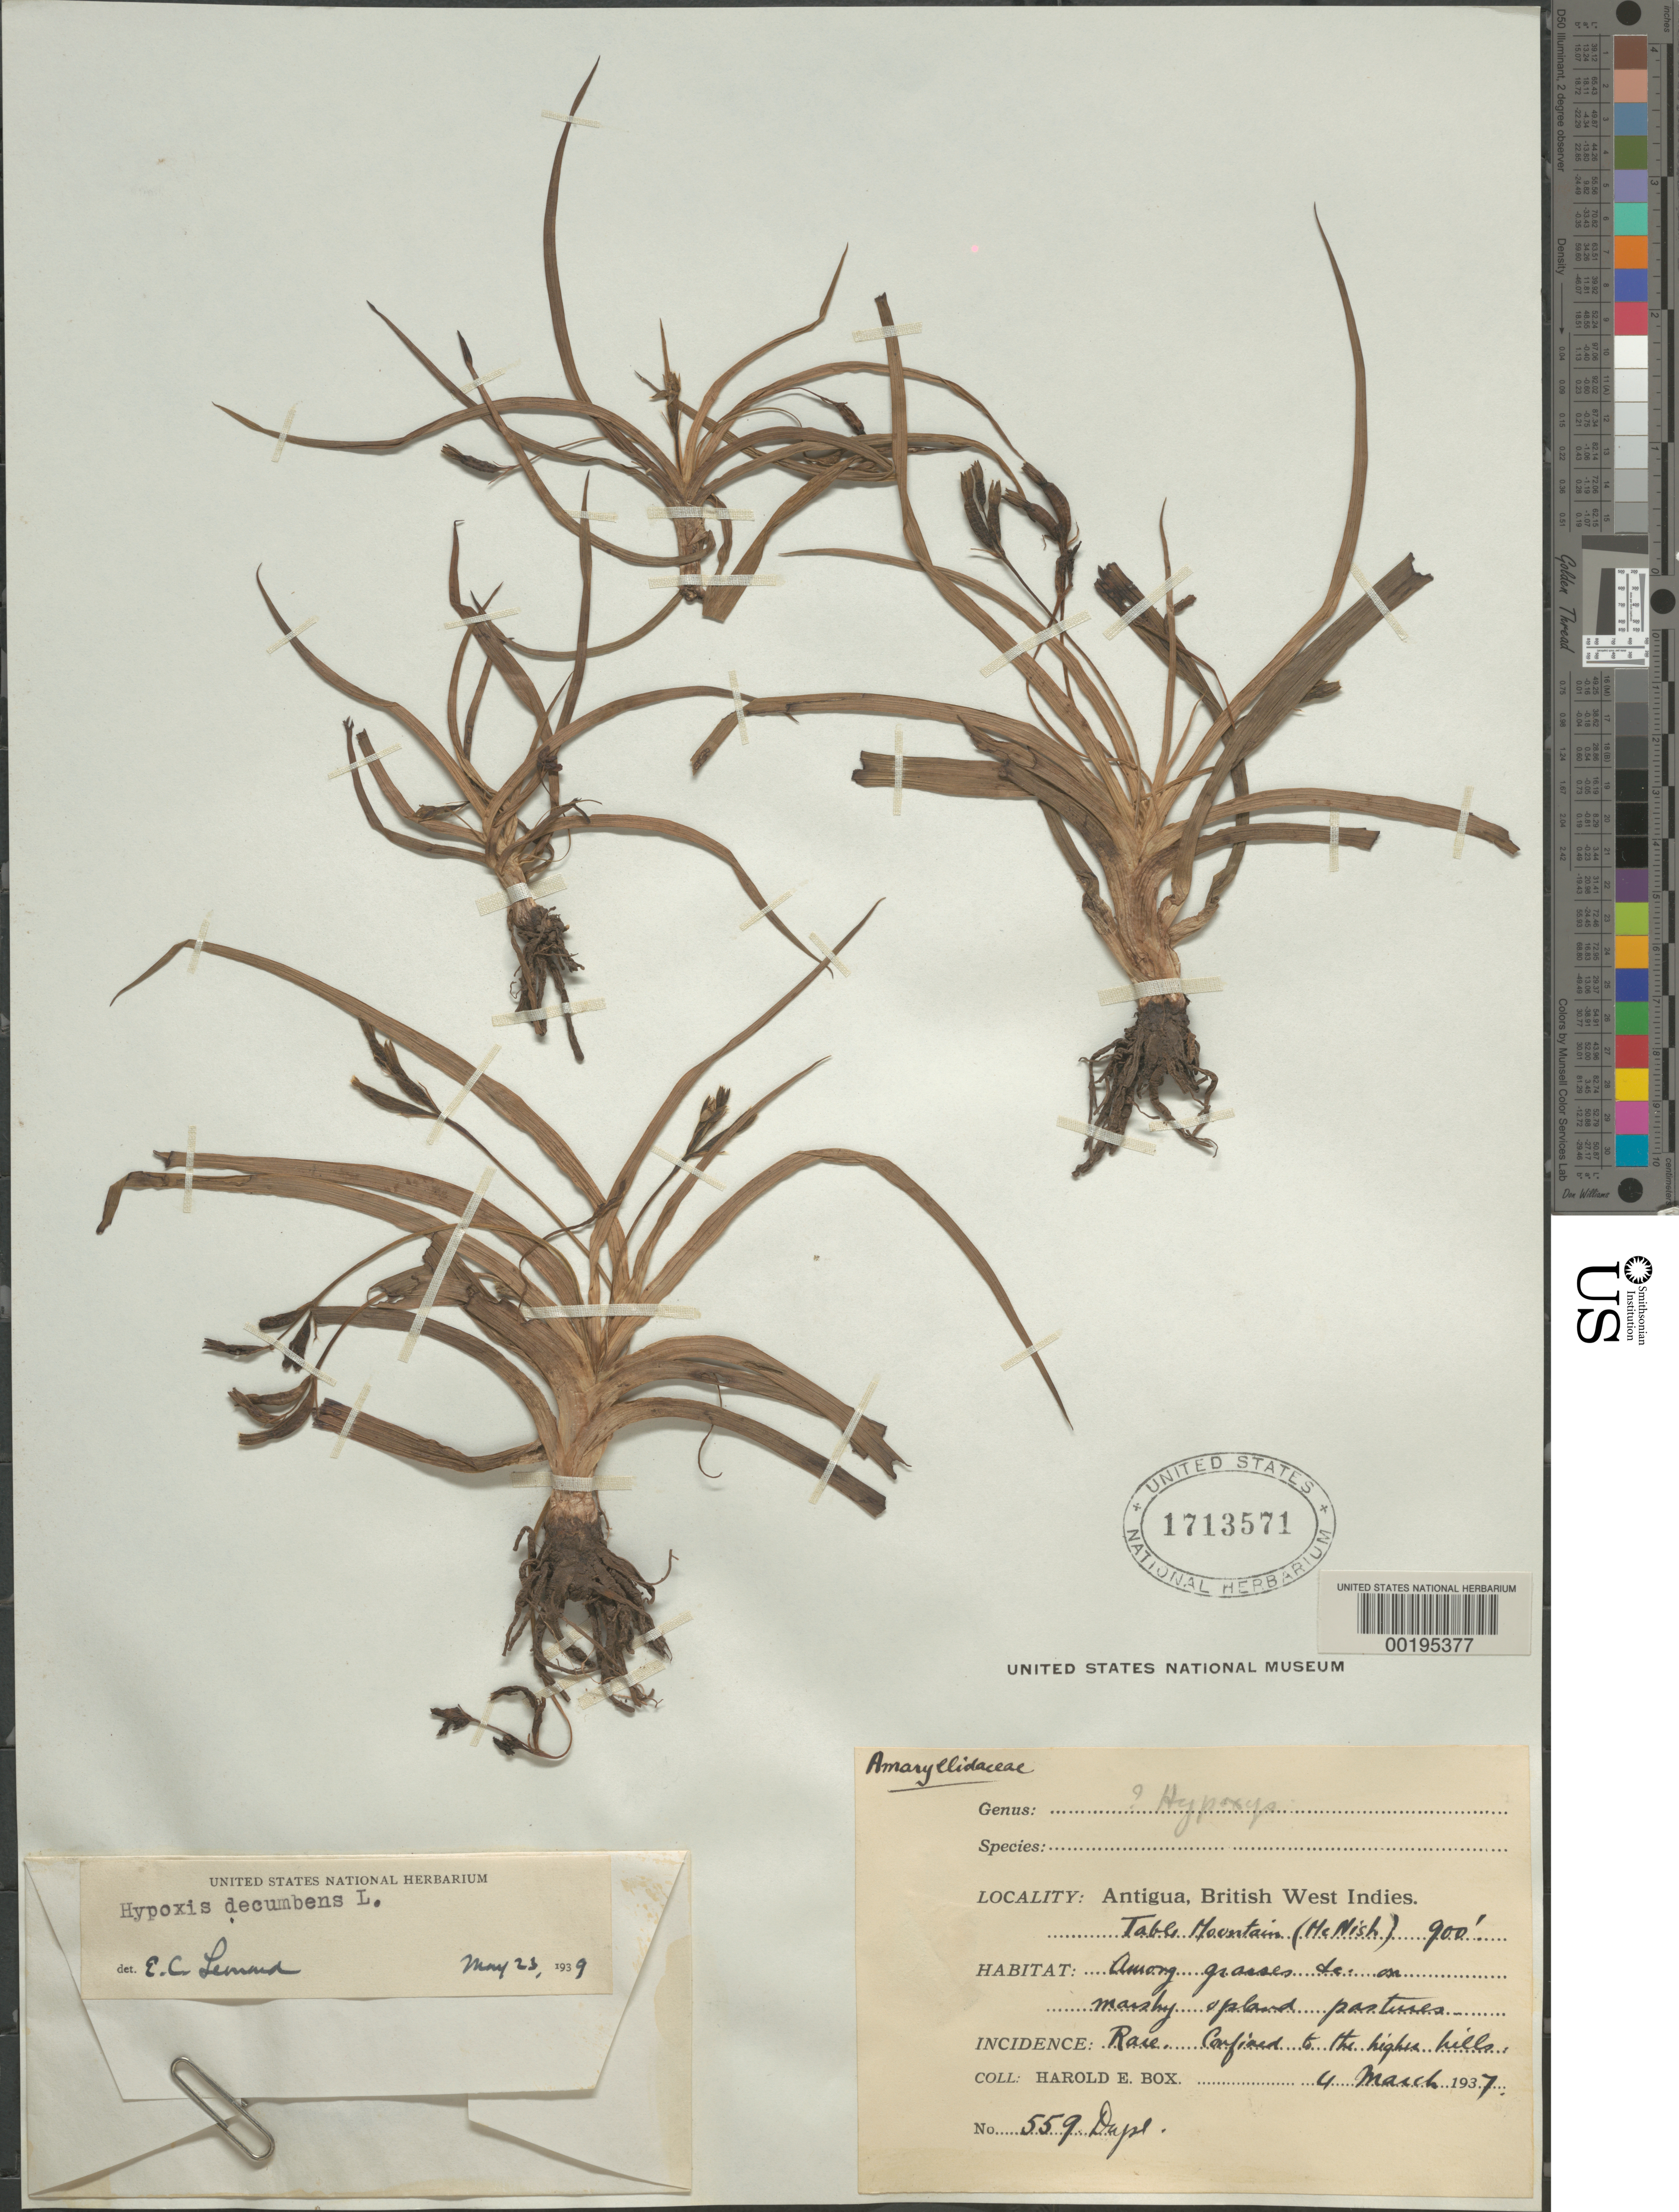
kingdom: Plantae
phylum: Tracheophyta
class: Liliopsida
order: Asparagales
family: Hypoxidaceae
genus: Hypoxis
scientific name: Hypoxis decumbens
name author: L.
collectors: H. E. Box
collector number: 559 Dupl.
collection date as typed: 04 Mar 1937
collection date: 1937-03-04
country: Antigua and Barbuda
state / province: Saint John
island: Antigua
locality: Table Mountain (McNish)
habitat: Among grasses and on marshy upland pastures; higher hills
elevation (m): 274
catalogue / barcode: US 1713571